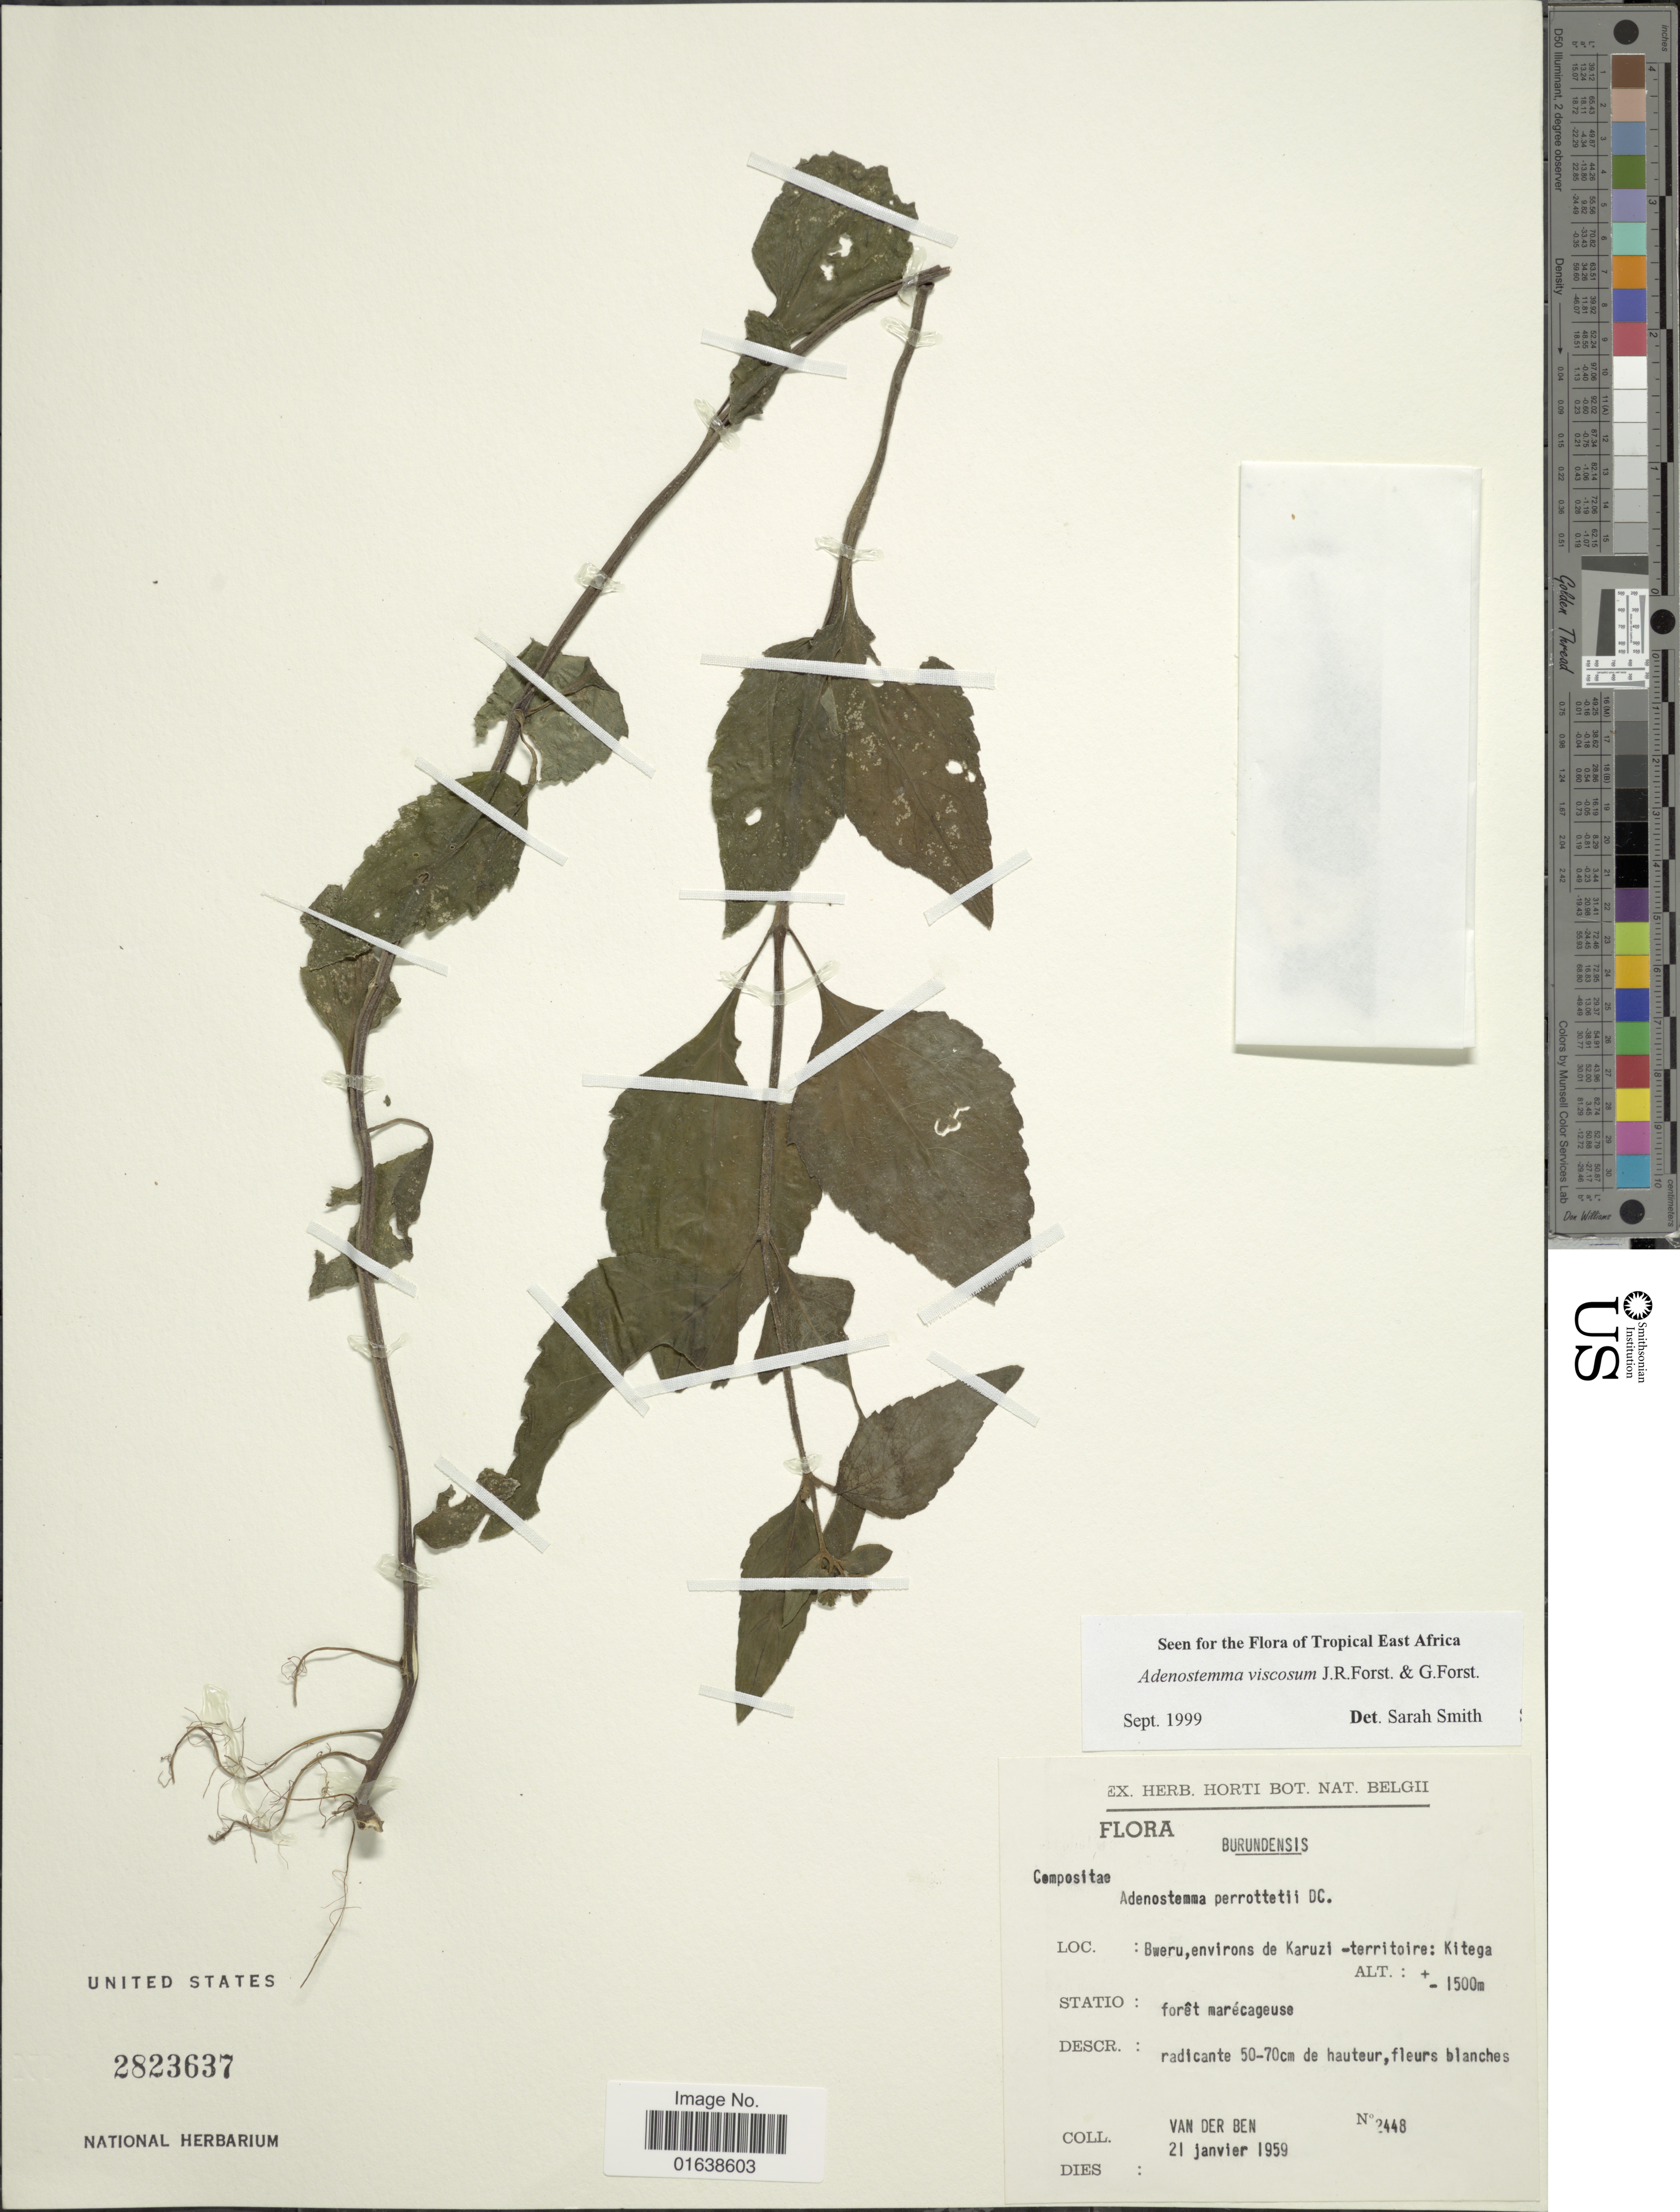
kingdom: Plantae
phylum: Tracheophyta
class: Magnoliopsida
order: Asterales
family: Asteraceae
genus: Adenostemma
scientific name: Adenostemma viscosum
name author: J.R. Forst. & G. Forst.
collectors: D. Van Der Ben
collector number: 2448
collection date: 1959-01-21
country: Burundi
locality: Burundensis. Bweru, environs de Karuzi - territoire; Kitega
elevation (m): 1500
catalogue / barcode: US 2823637